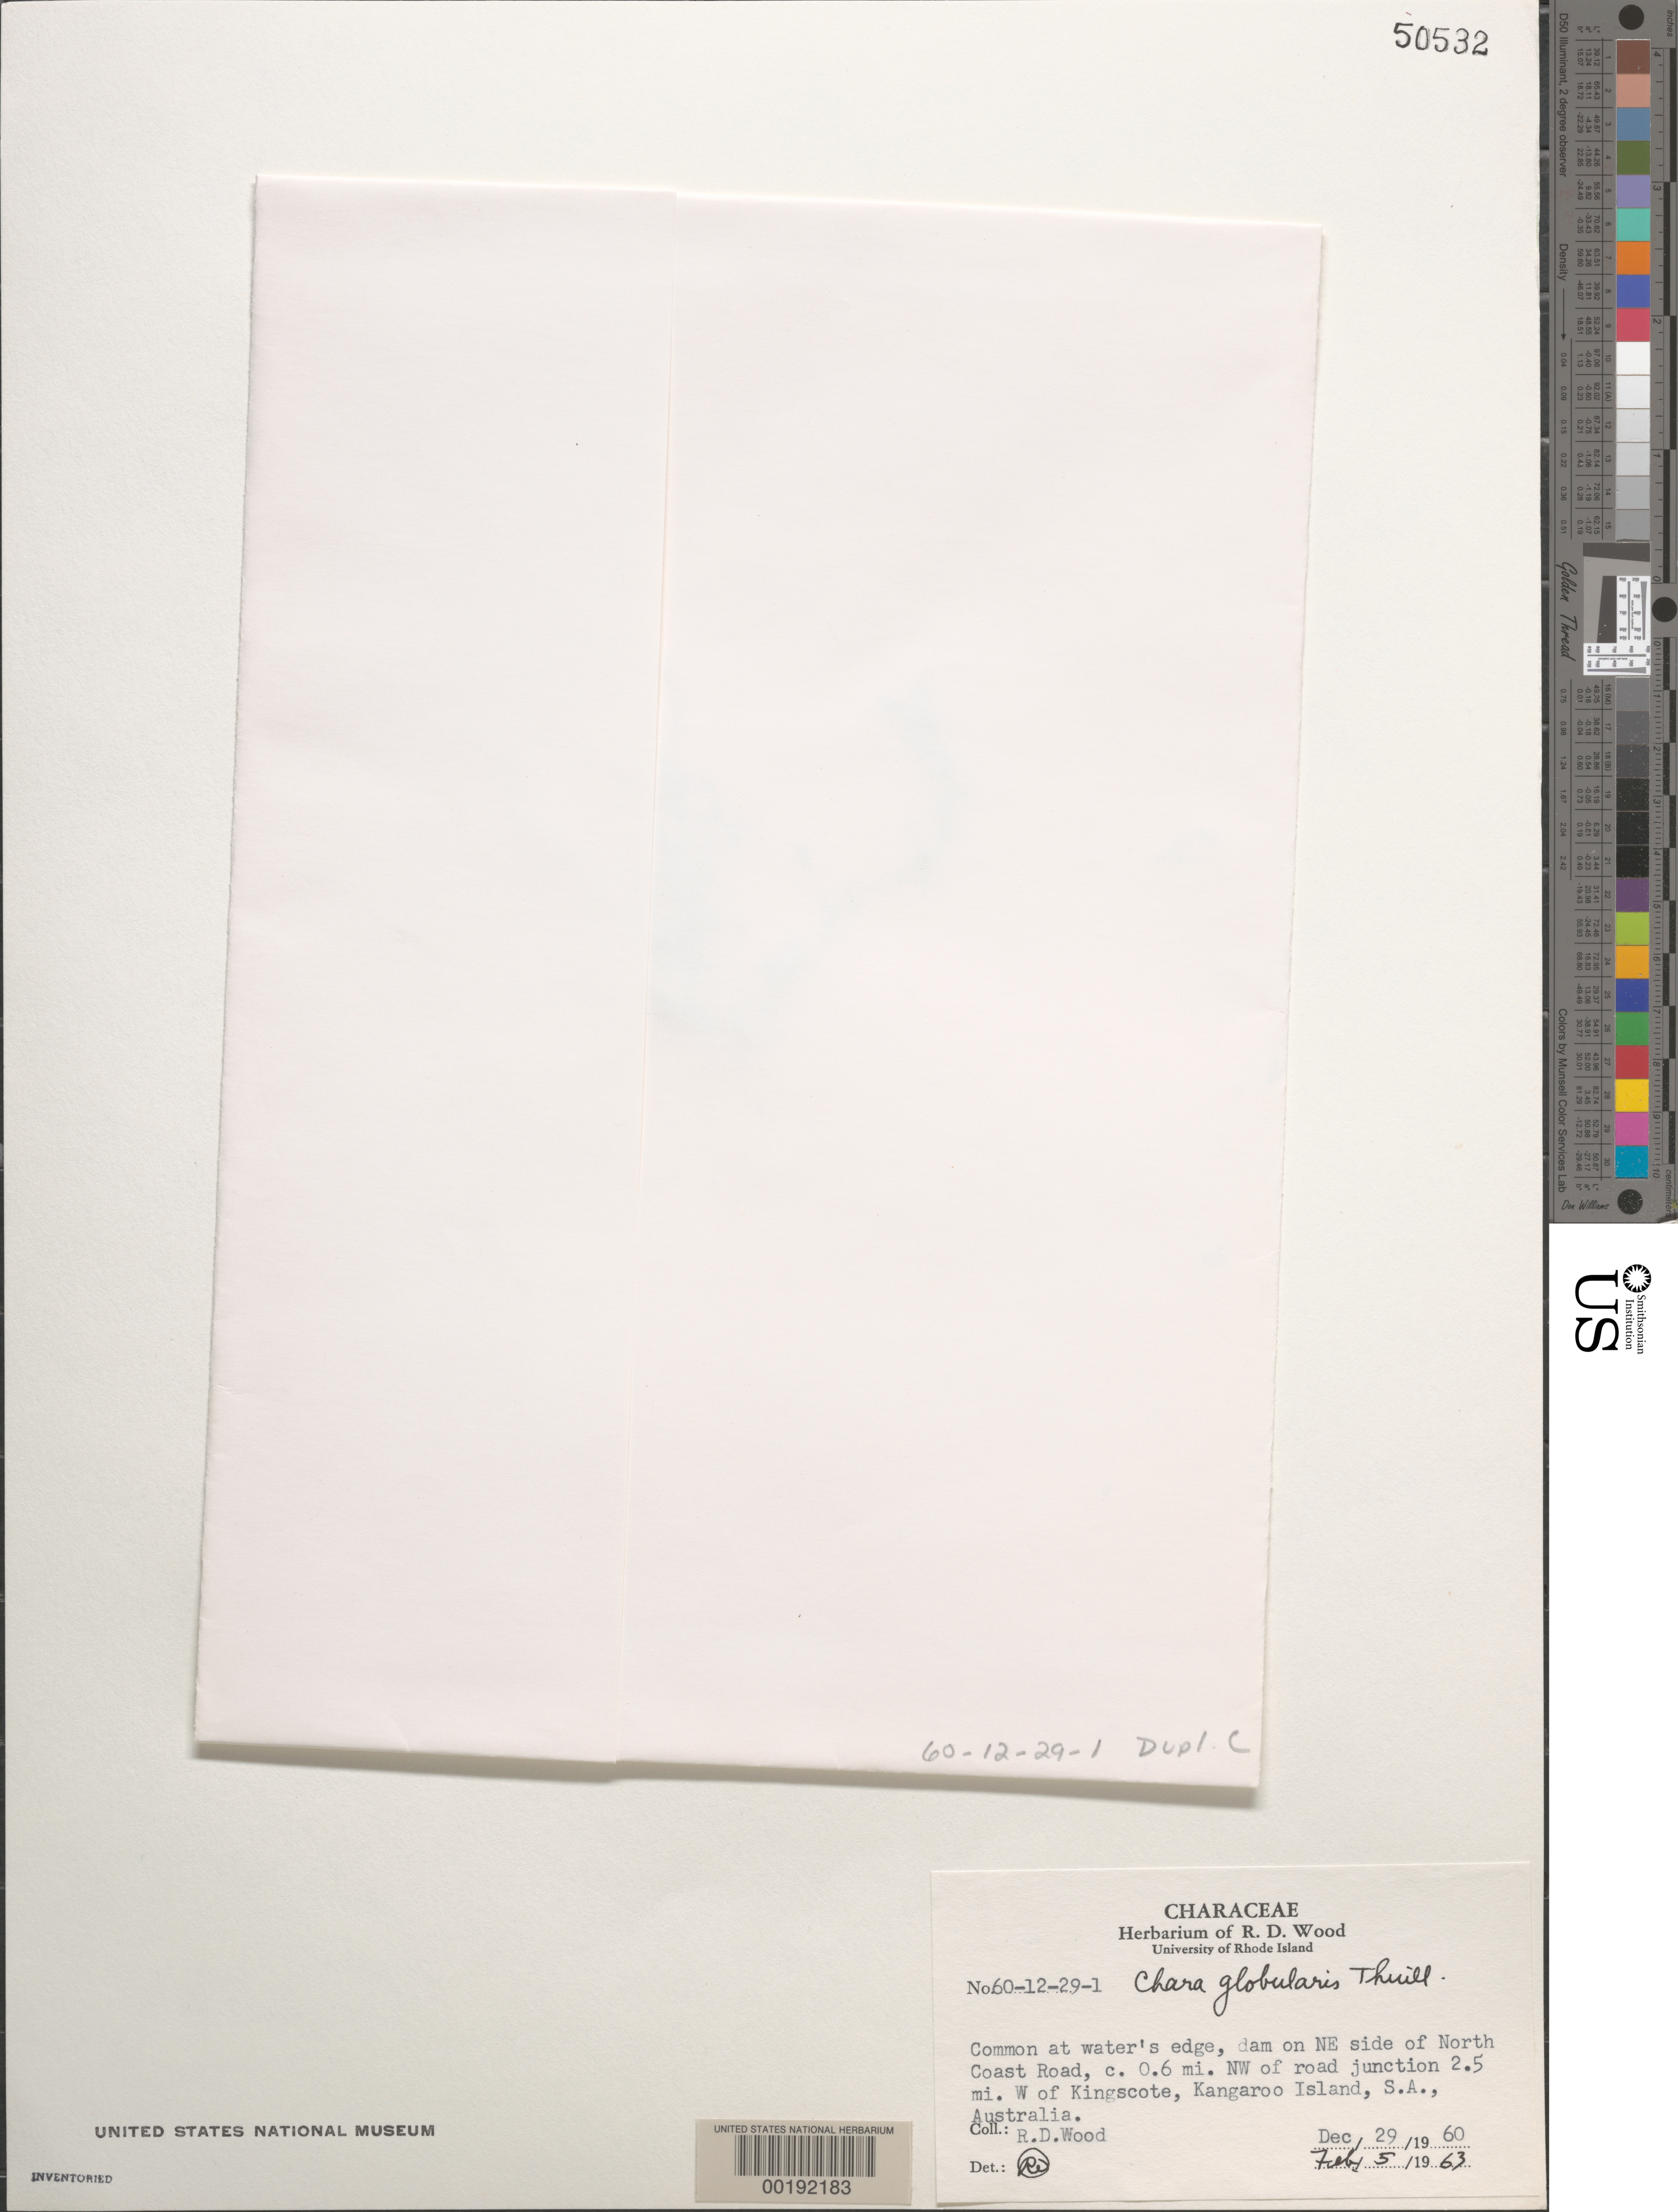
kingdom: Plantae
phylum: Charophyta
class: Charophyceae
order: Charales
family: Characeae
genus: Chara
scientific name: Chara globularis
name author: Thuiller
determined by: Wood, R. D.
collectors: R. Wood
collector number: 60-12-29-1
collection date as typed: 29 Dec 1960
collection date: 1960-12-29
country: Australia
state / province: South Australia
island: Kangaroo Island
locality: North Coast Road Dam near Kingscote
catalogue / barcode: US 50532